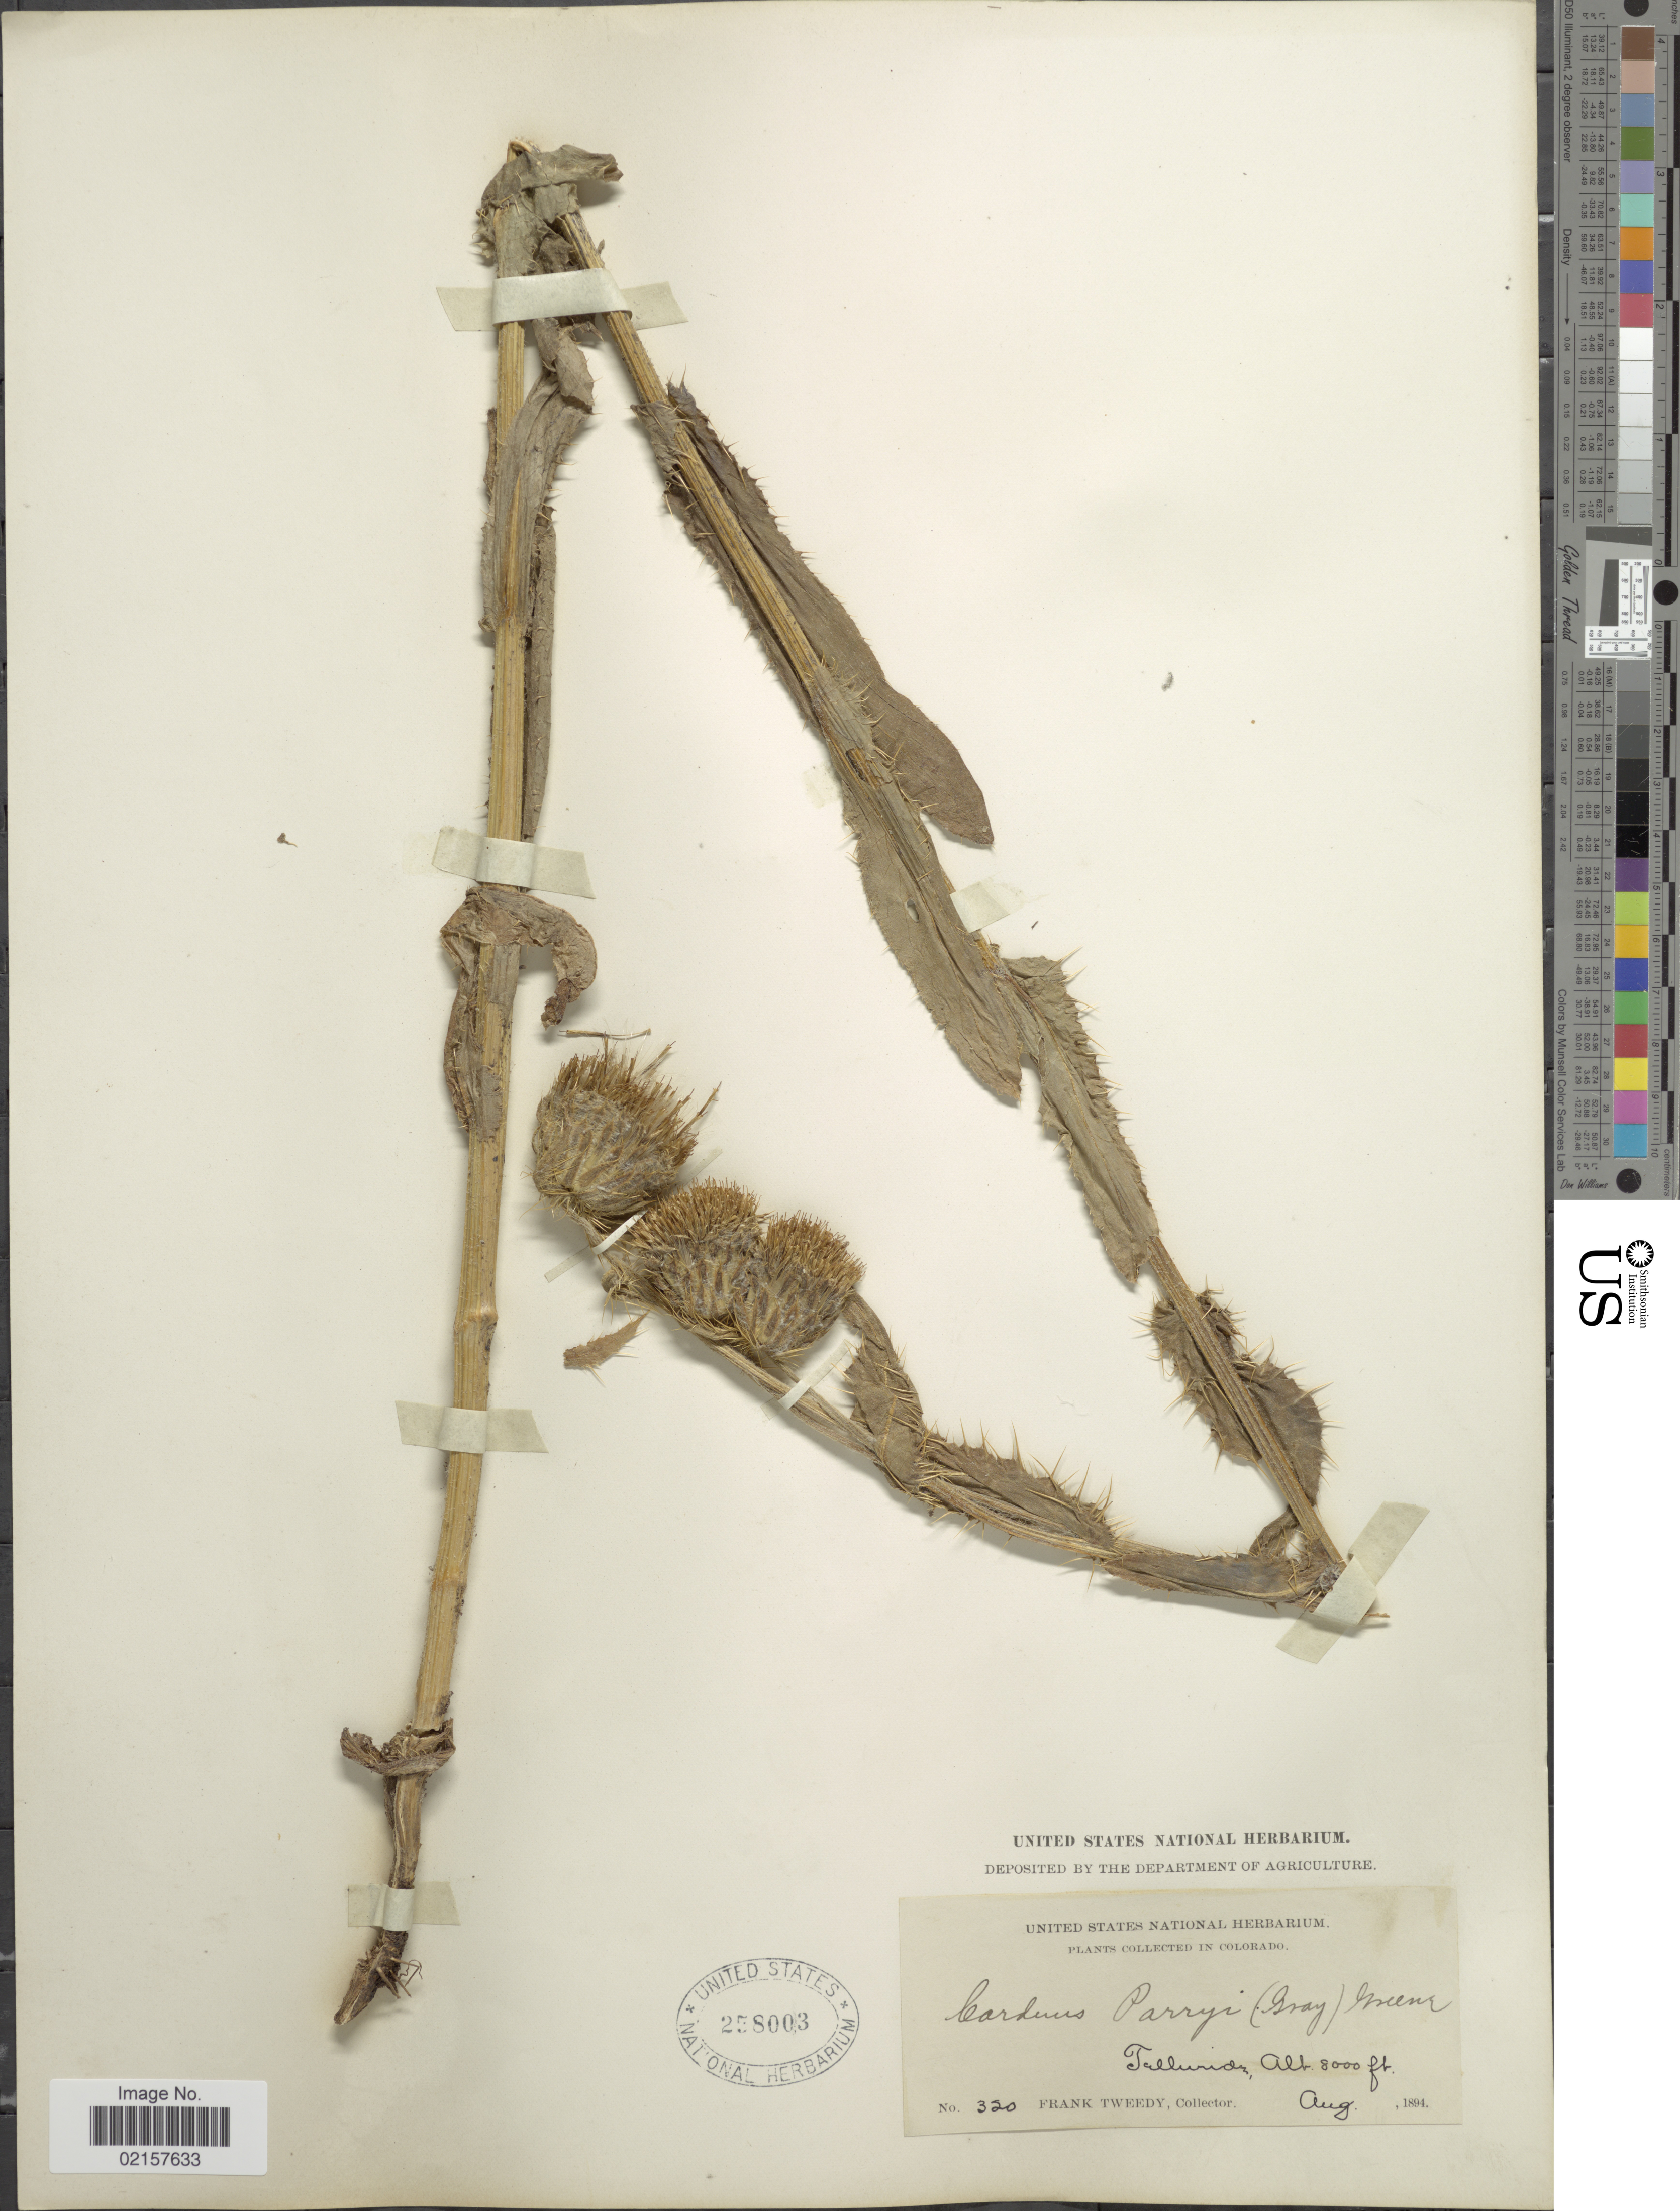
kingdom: Plantae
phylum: Tracheophyta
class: Magnoliopsida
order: Asterales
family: Asteraceae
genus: Cirsium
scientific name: Cirsium parryi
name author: (A. Gray) Petr.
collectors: F. Tweedy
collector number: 320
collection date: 1894-08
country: United States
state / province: Colorado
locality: Telluride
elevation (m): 2438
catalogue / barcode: US 258003